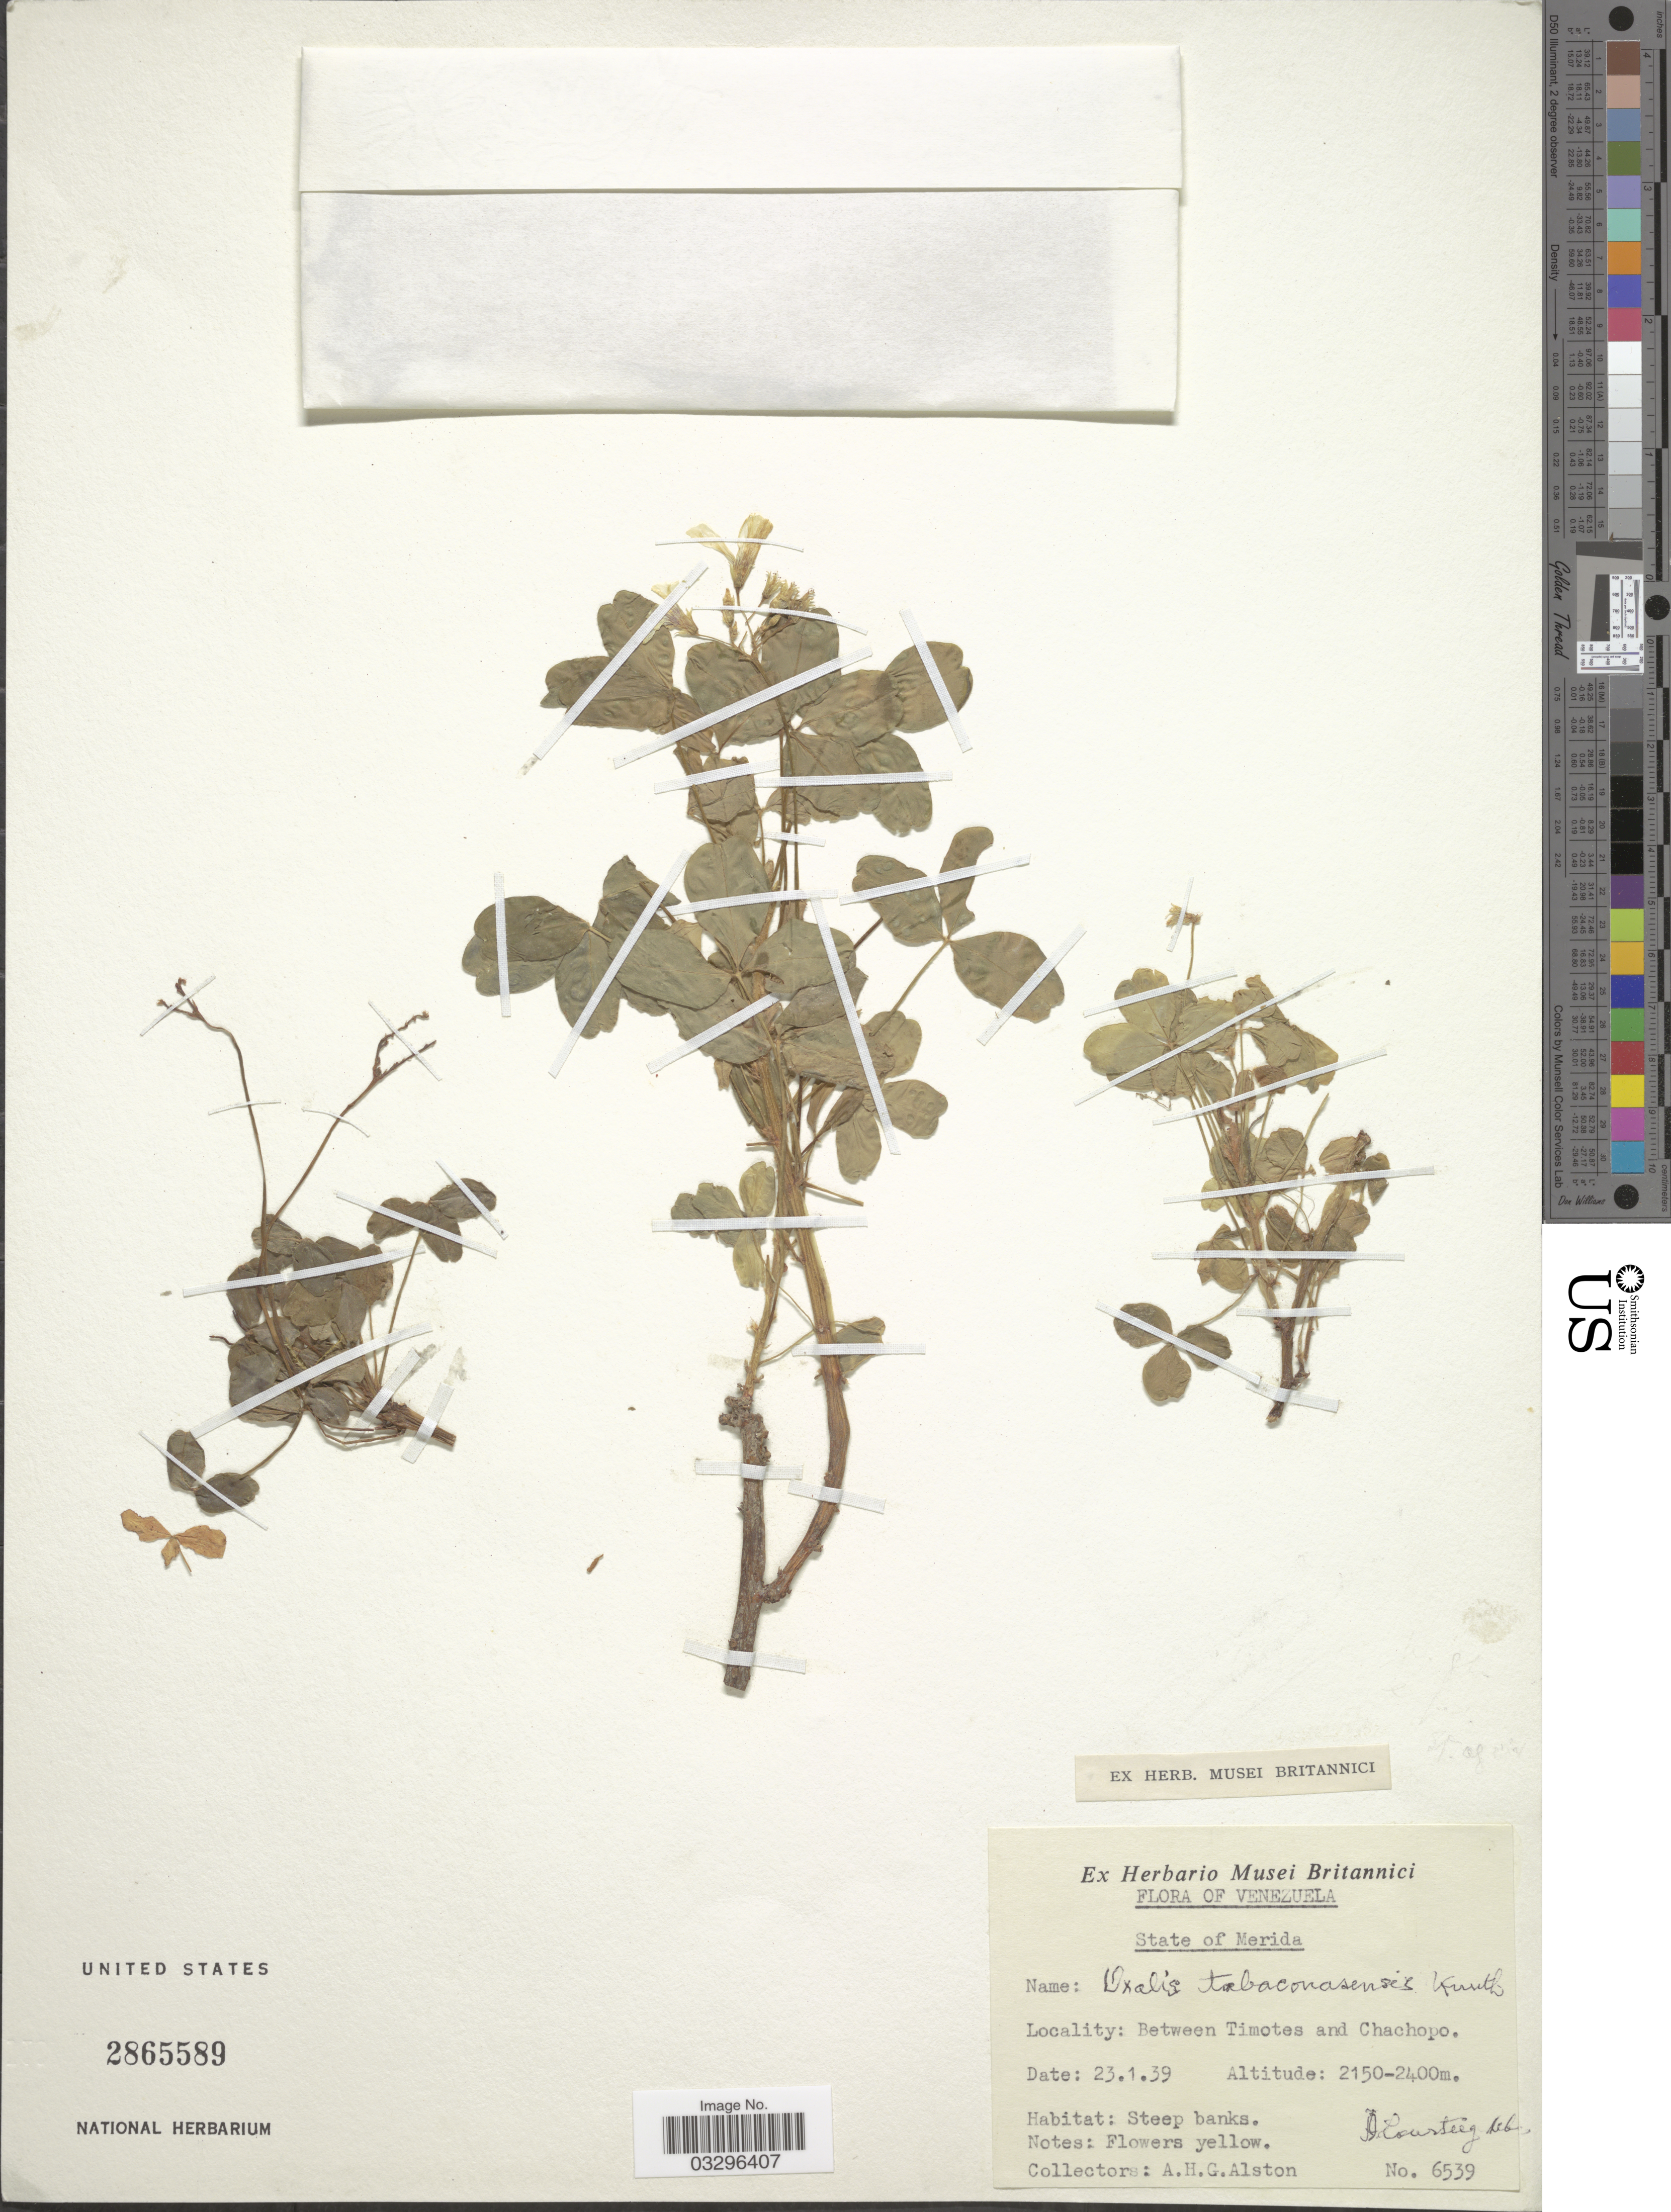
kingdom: Plantae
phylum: Tracheophyta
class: Magnoliopsida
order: Oxalidales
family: Oxalidaceae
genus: Oxalis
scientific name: Oxalis tabaconasensis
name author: R. Knuth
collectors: A. H. Alston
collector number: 6539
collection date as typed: Transcribed d/m/y: 23/1/39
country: Venezuela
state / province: Mérida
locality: Between Timotes and Chachopo.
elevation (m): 2150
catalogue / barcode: US 2865589